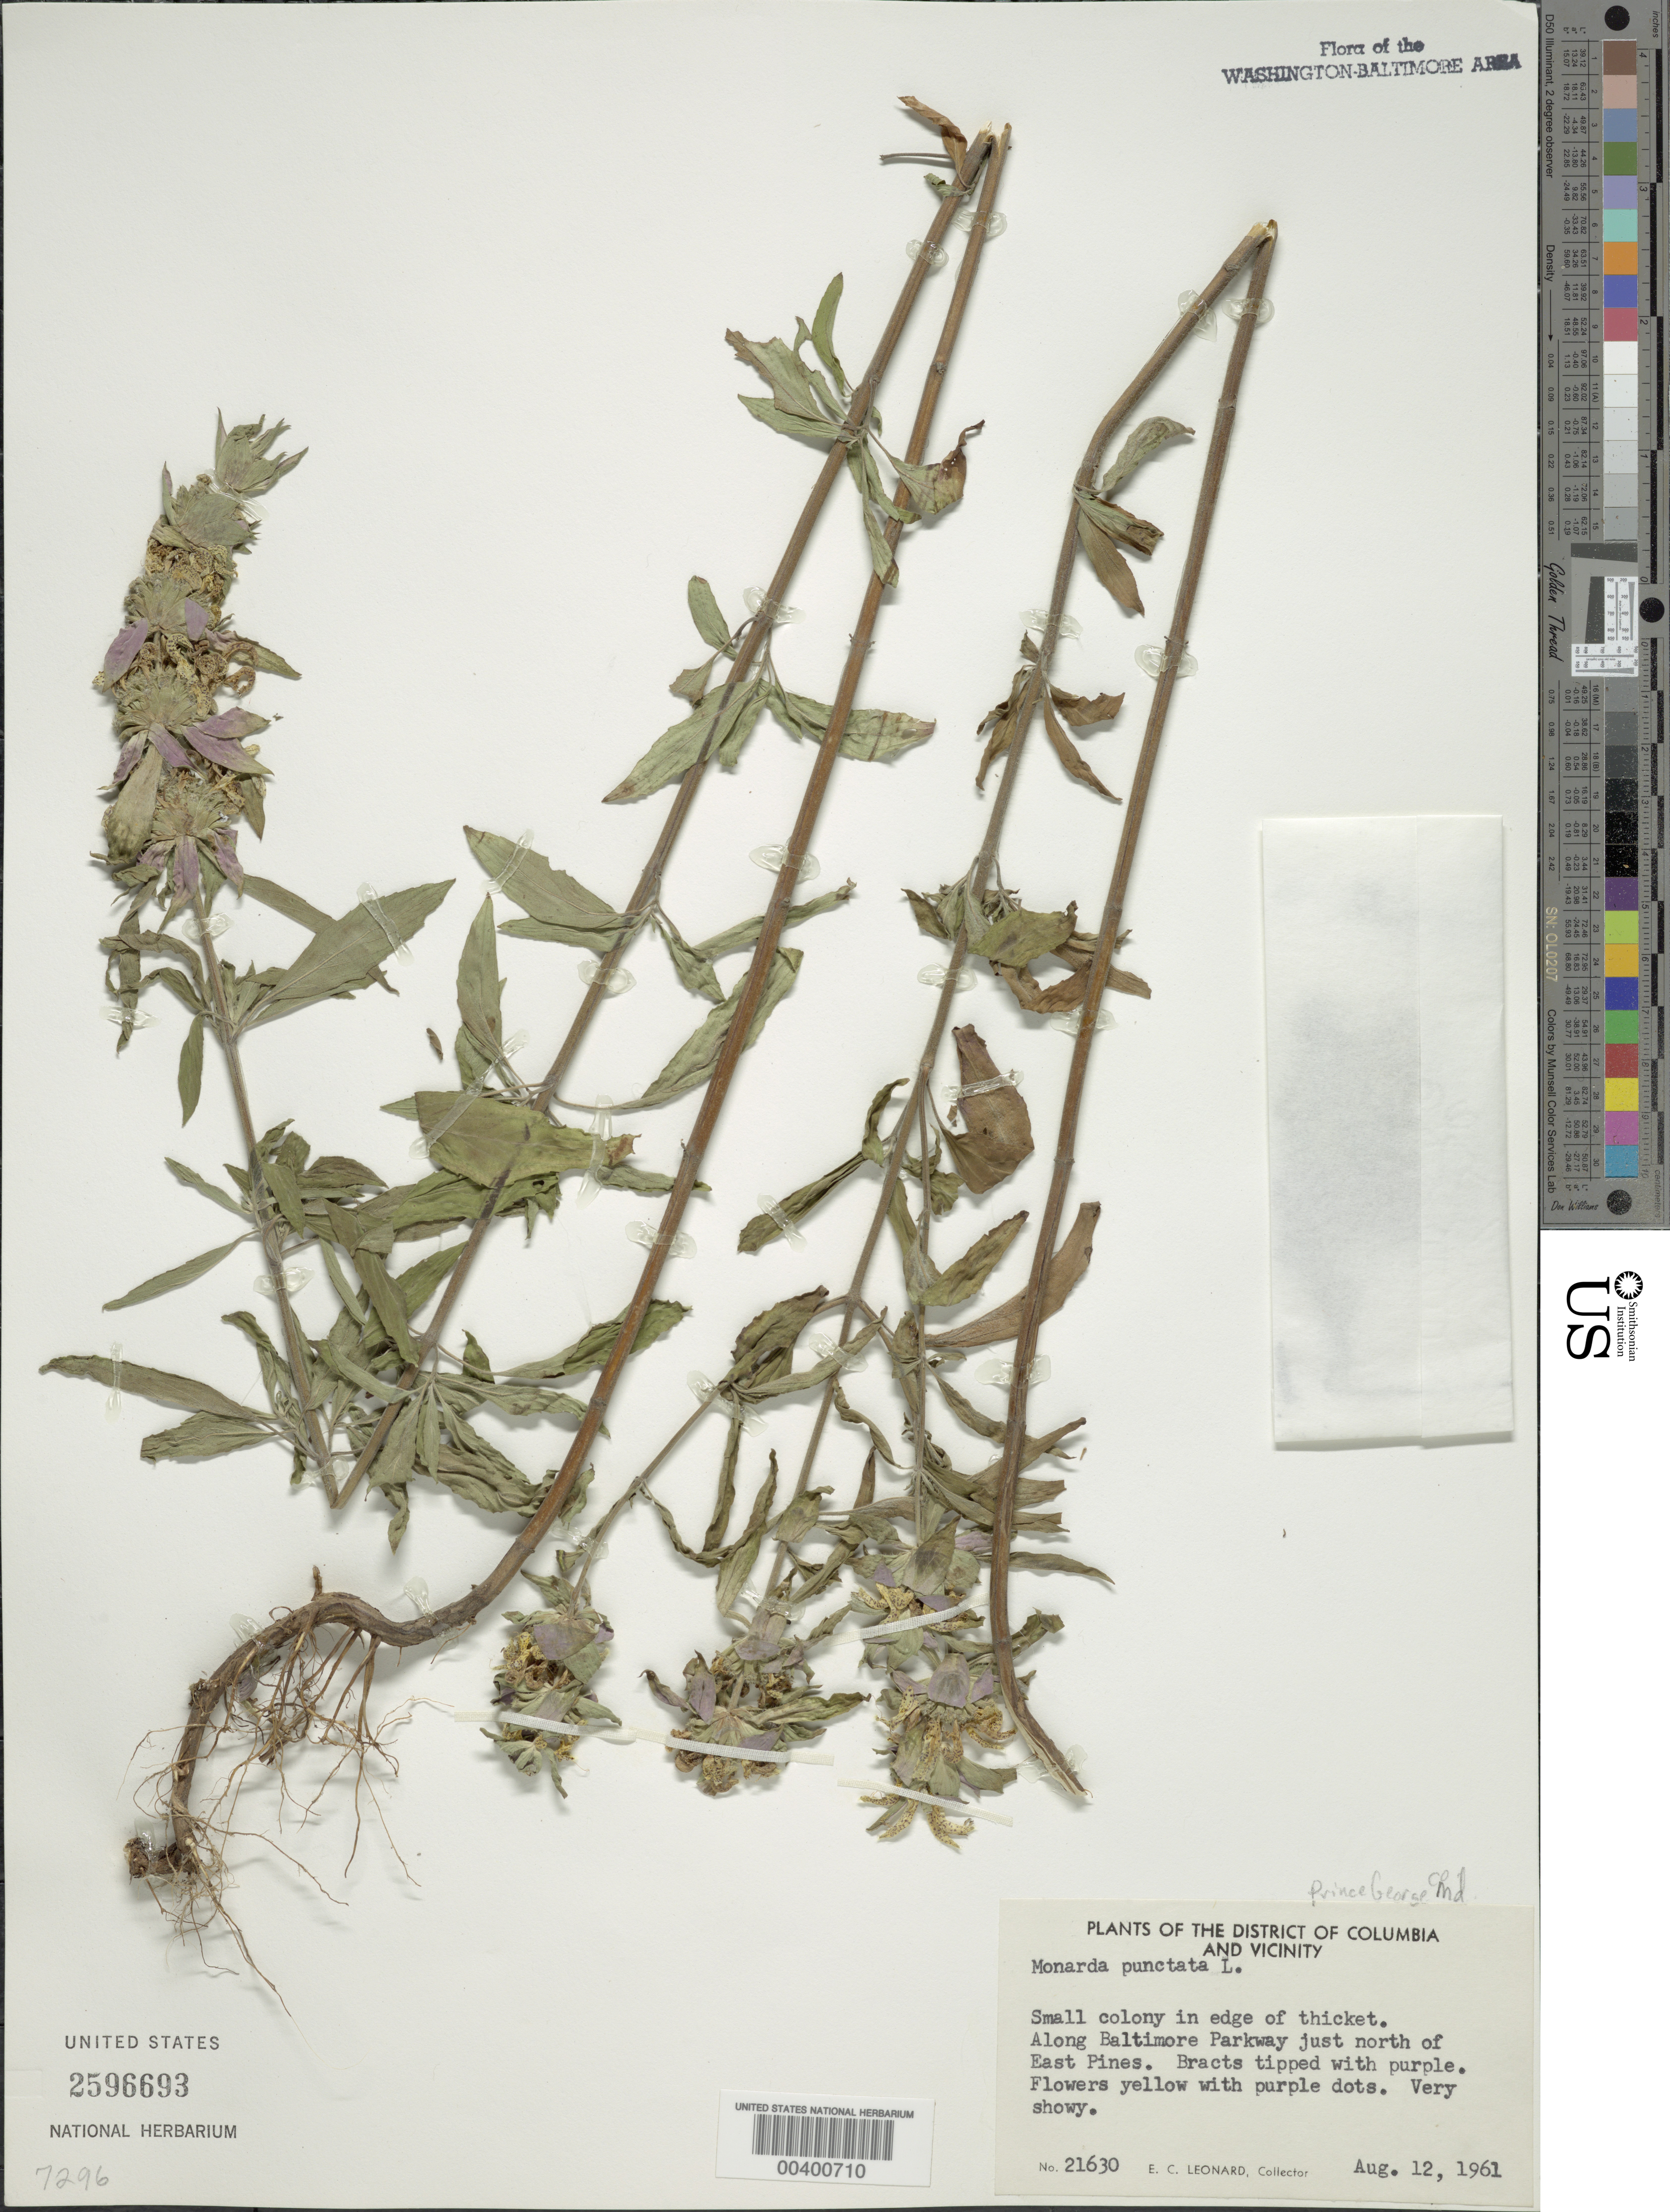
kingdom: Plantae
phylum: Tracheophyta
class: Magnoliopsida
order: Lamiales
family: Lamiaceae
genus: Monarda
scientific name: Monarda punctata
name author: L.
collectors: E. C. Leonard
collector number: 21630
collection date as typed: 12 Aug 1961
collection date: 1961-08-12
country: United States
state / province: Maryland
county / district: Prince George's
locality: Baltimore Parkway, north of east Pines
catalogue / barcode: US 2596693